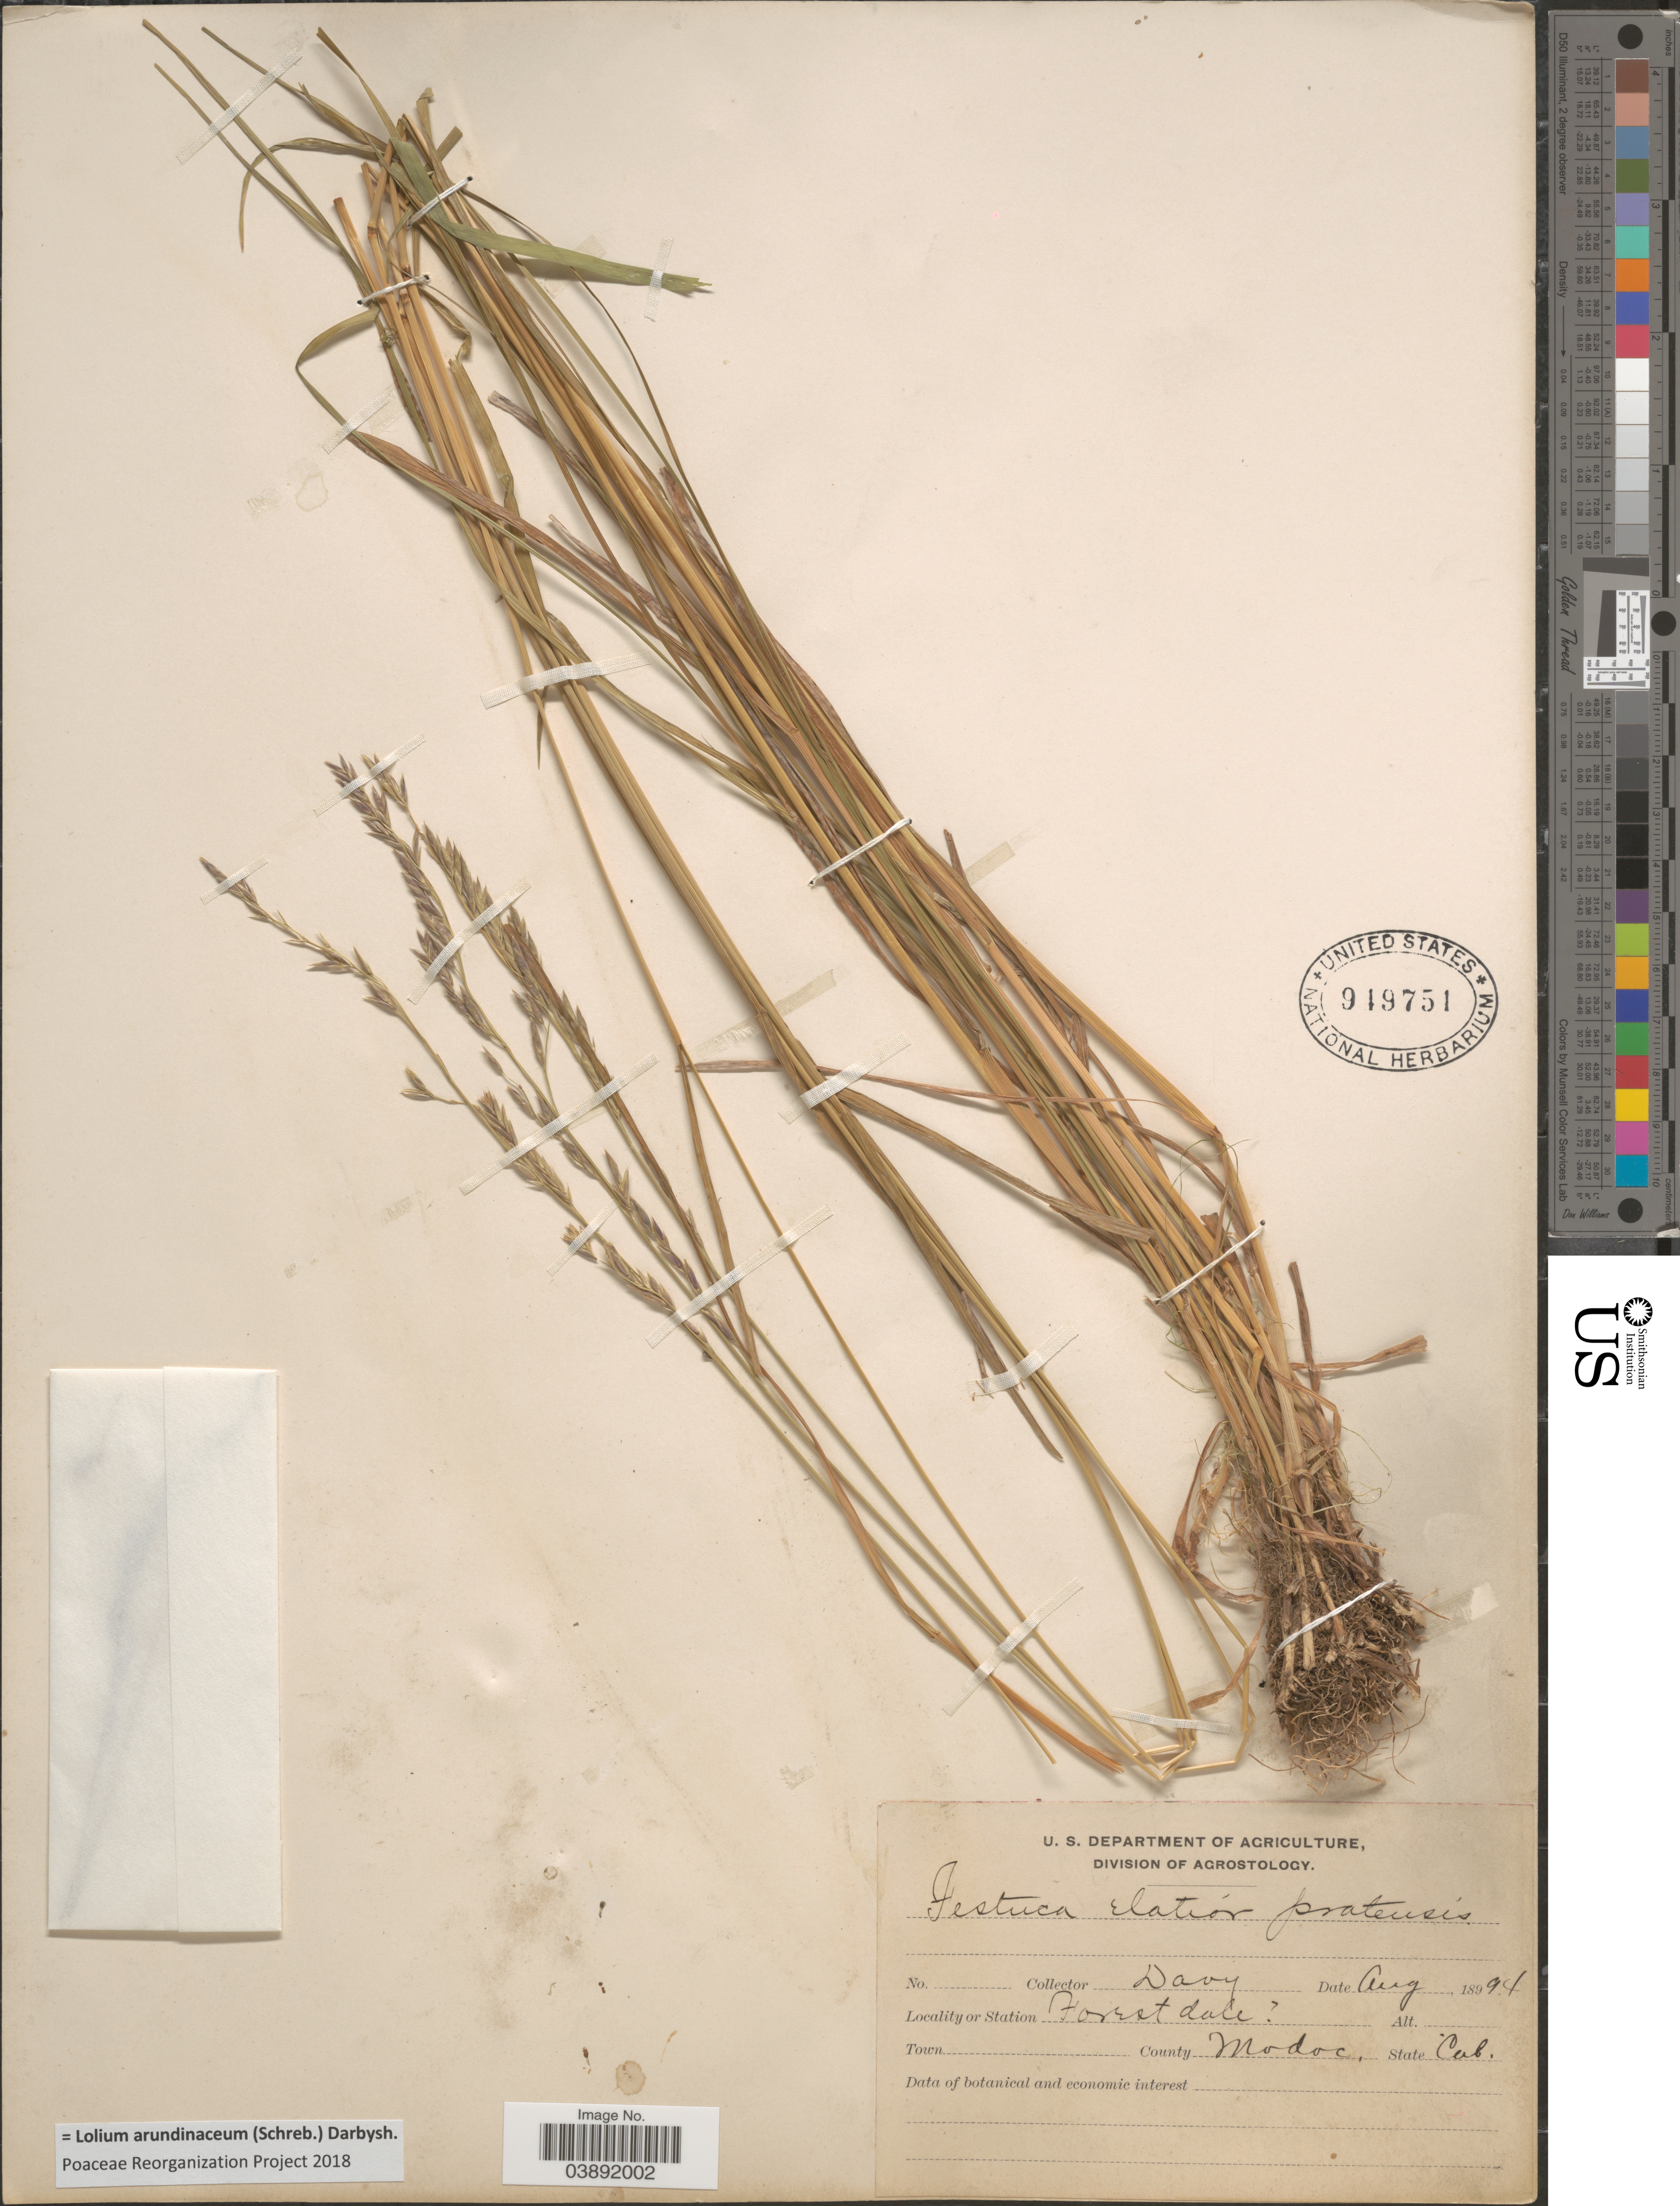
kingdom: Plantae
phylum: Tracheophyta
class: Liliopsida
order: Poales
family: Poaceae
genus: Lolium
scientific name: Lolium arundinaceum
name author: (Schreb.) Darbysh.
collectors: Davy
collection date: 1894-08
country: United States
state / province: California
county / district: Modoc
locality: Station Forestdale. County Modoc.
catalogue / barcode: US 949751